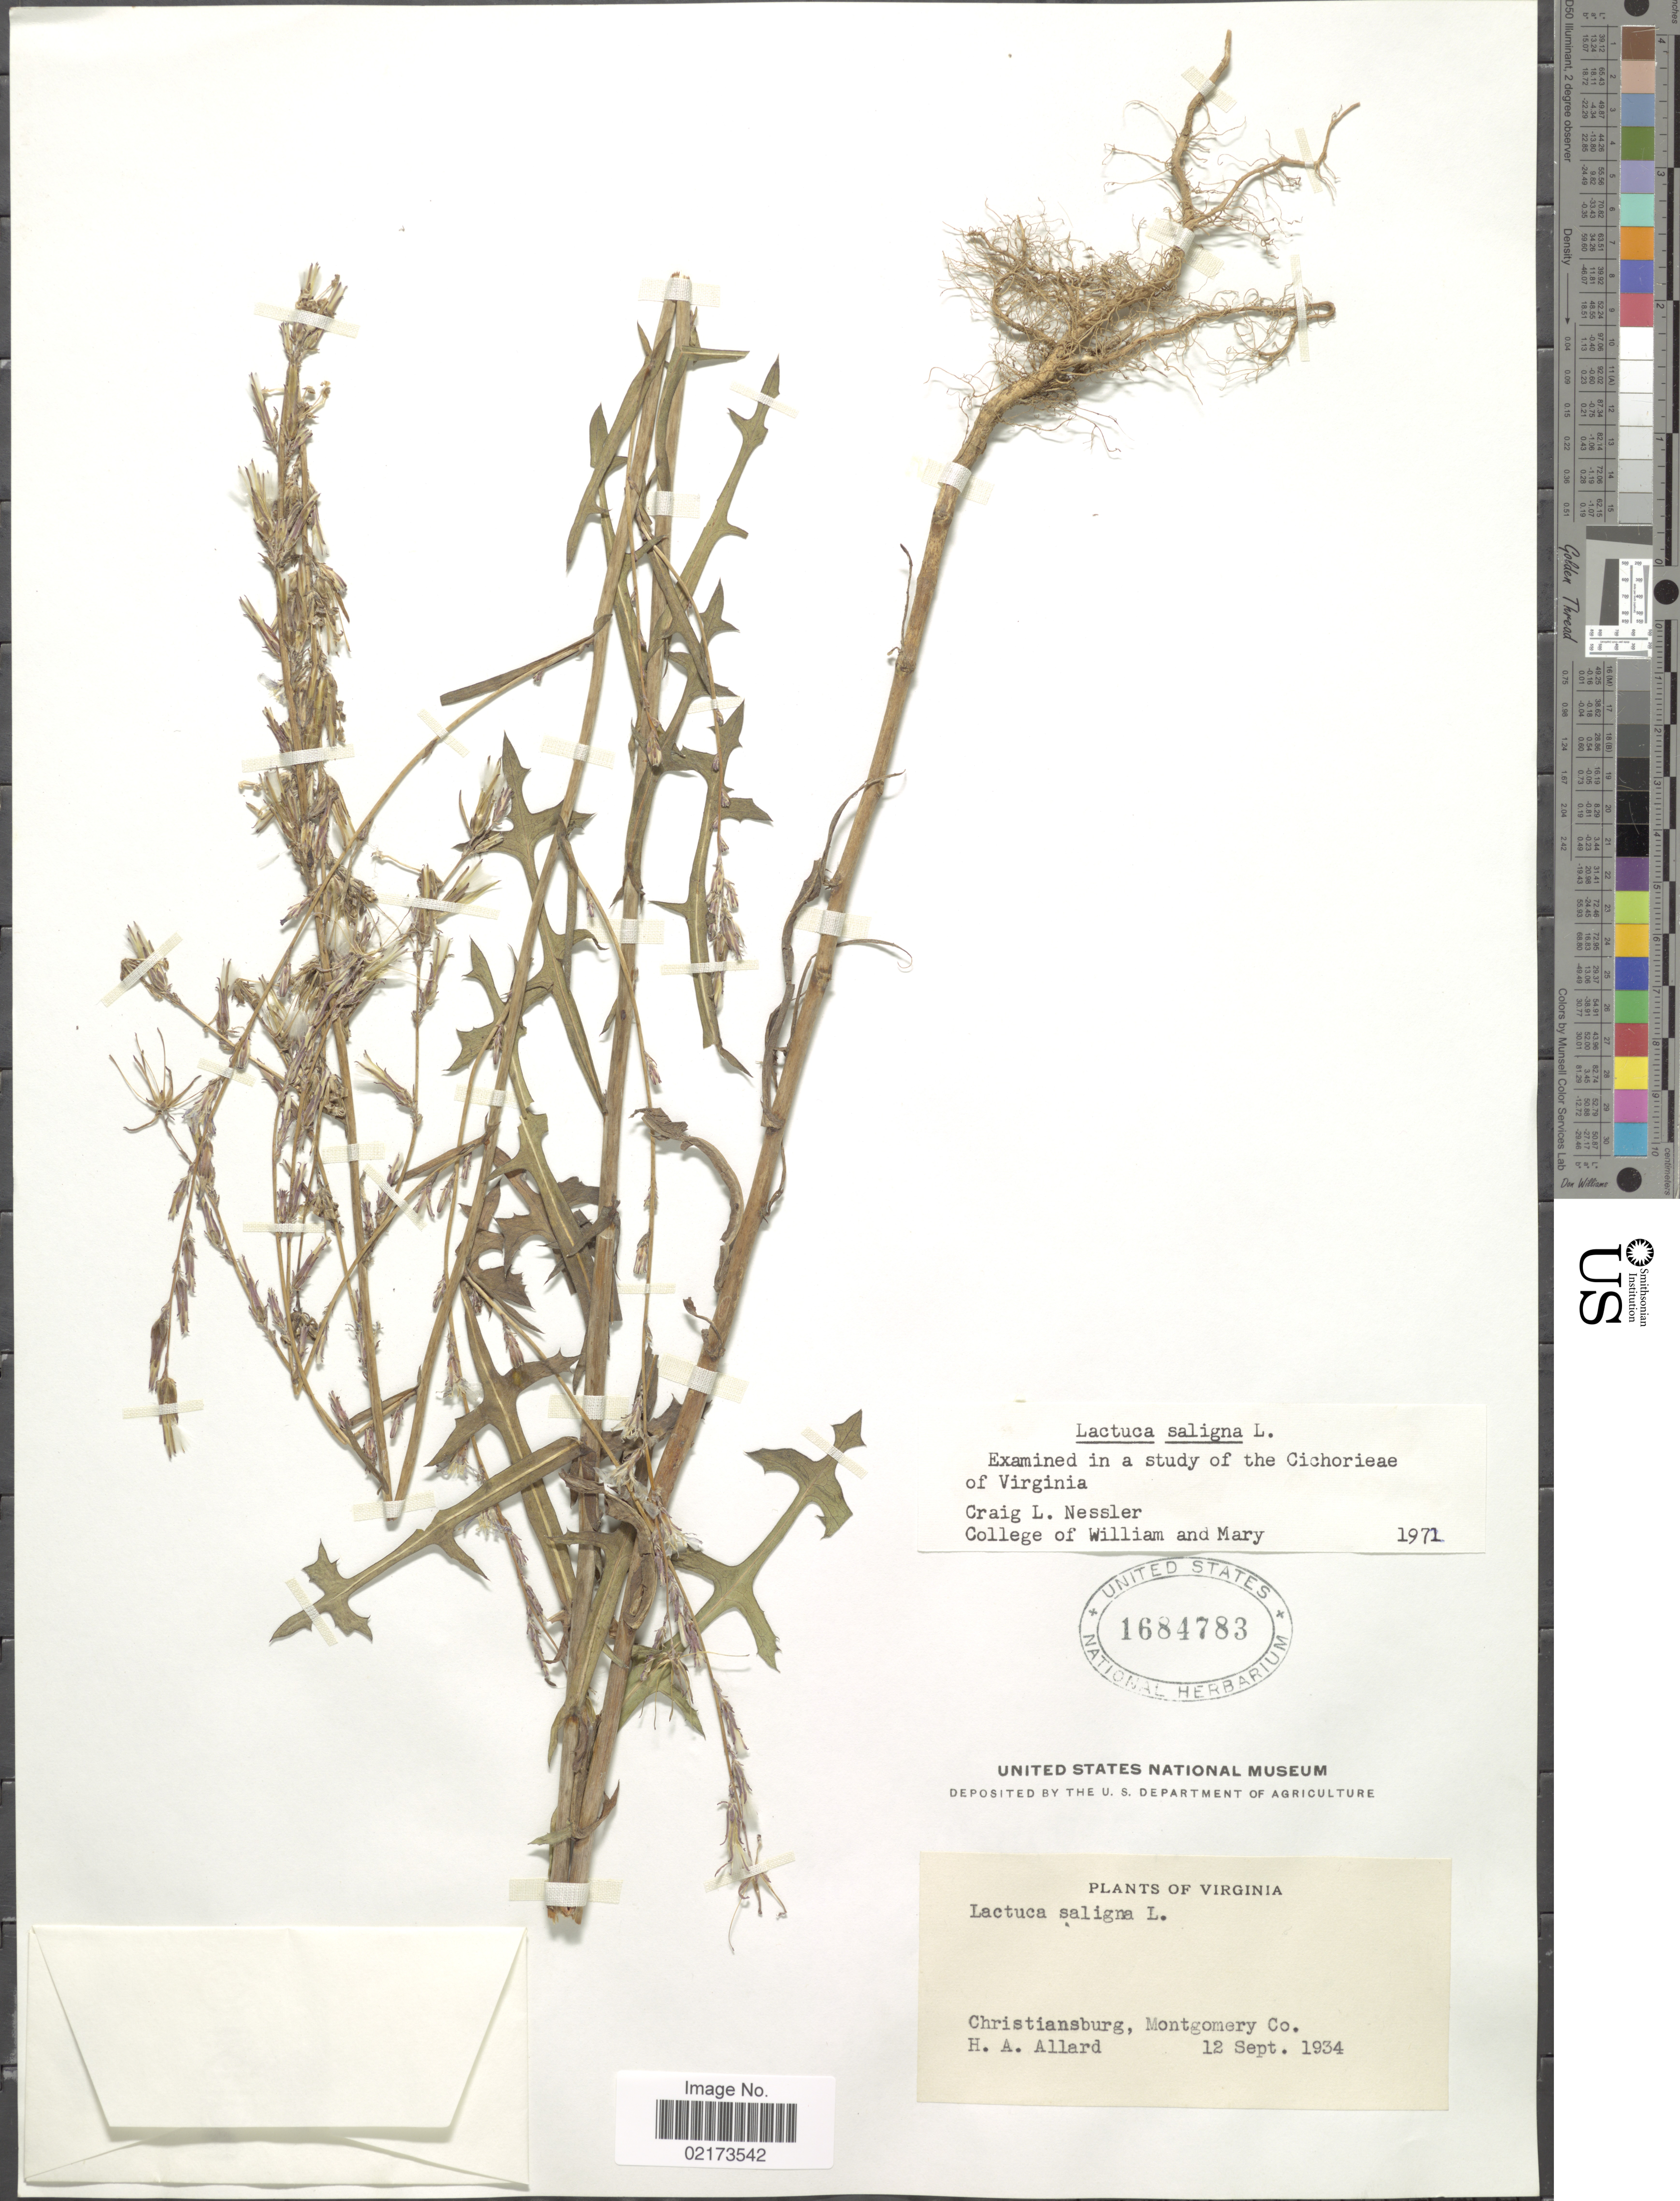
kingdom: Plantae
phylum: Tracheophyta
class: Magnoliopsida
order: Asterales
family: Asteraceae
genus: Lactuca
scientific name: Lactuca saligna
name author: L.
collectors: H. A. Allard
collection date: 1934-09-12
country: United States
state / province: Virginia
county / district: Montgomery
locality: Christiansburg,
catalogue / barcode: US 1684783